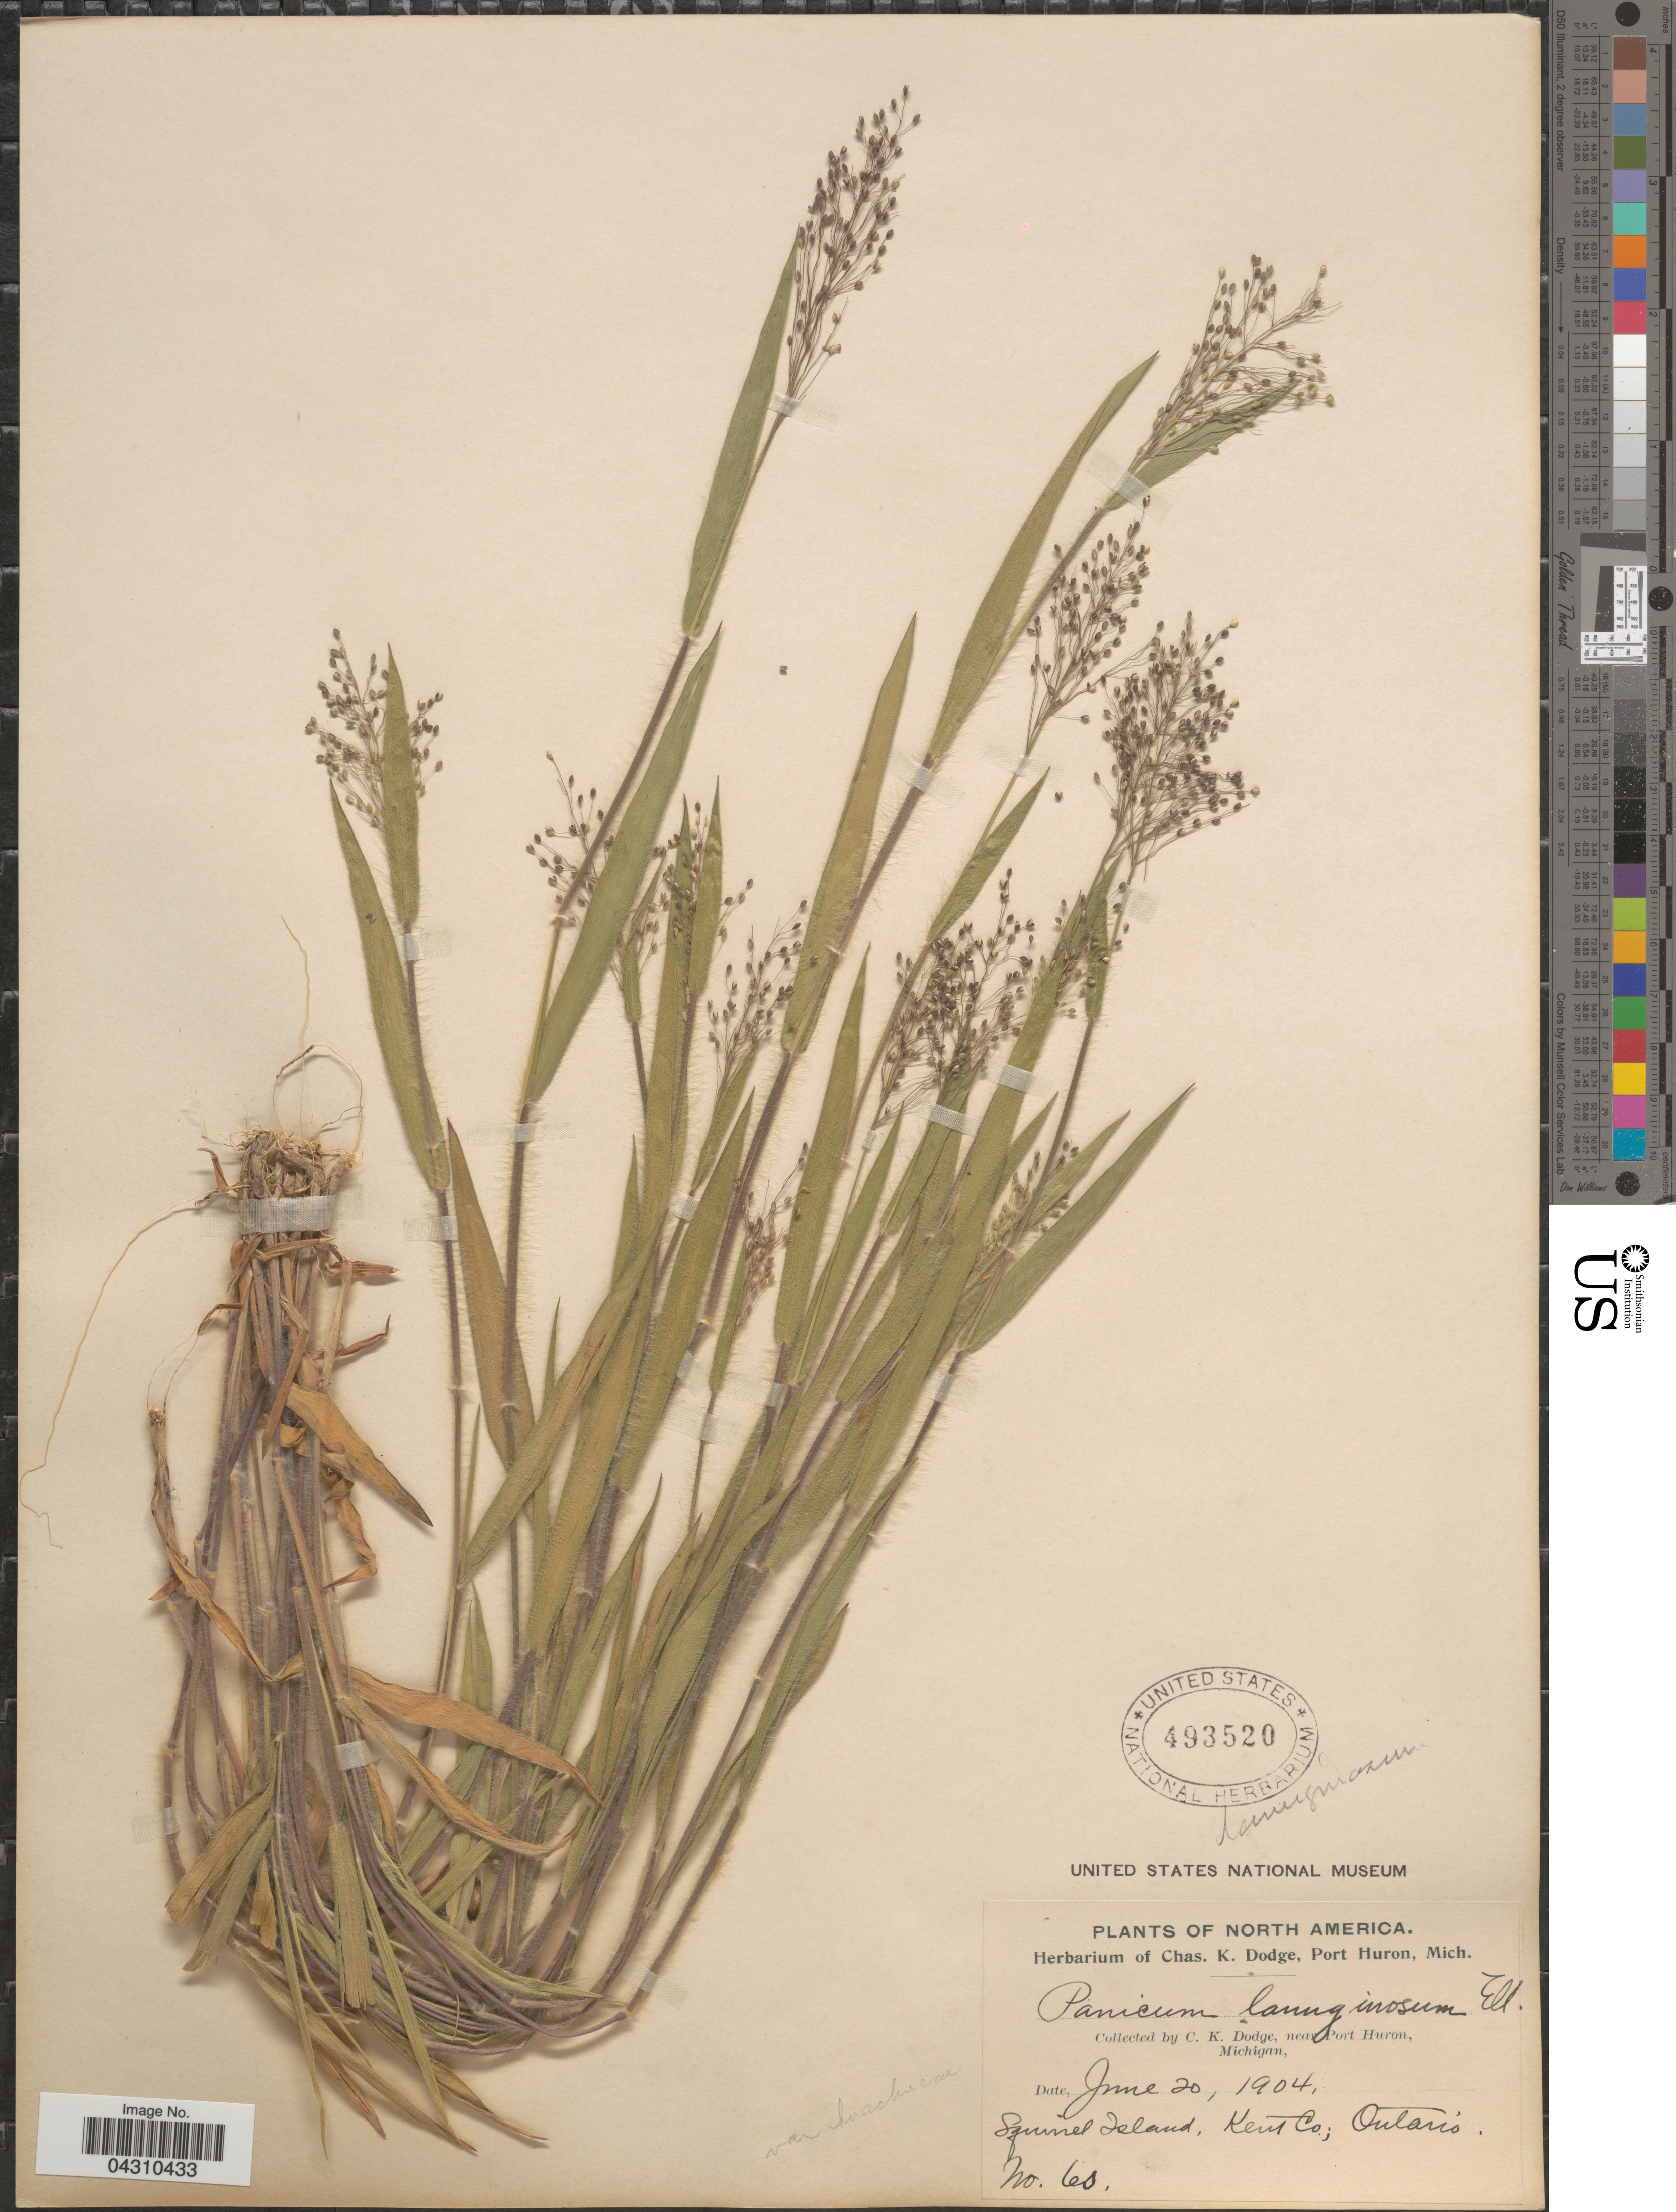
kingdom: Plantae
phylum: Tracheophyta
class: Liliopsida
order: Poales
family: Poaceae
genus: Dichanthelium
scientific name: Dichanthelium acuminatum var. acuminatum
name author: (Sw.) Gould & C.A. Clark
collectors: C. K. Dodge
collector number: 60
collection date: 1904-06-20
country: Canada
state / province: Ontario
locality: Squirrel Island, Kent Co.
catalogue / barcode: US 493520